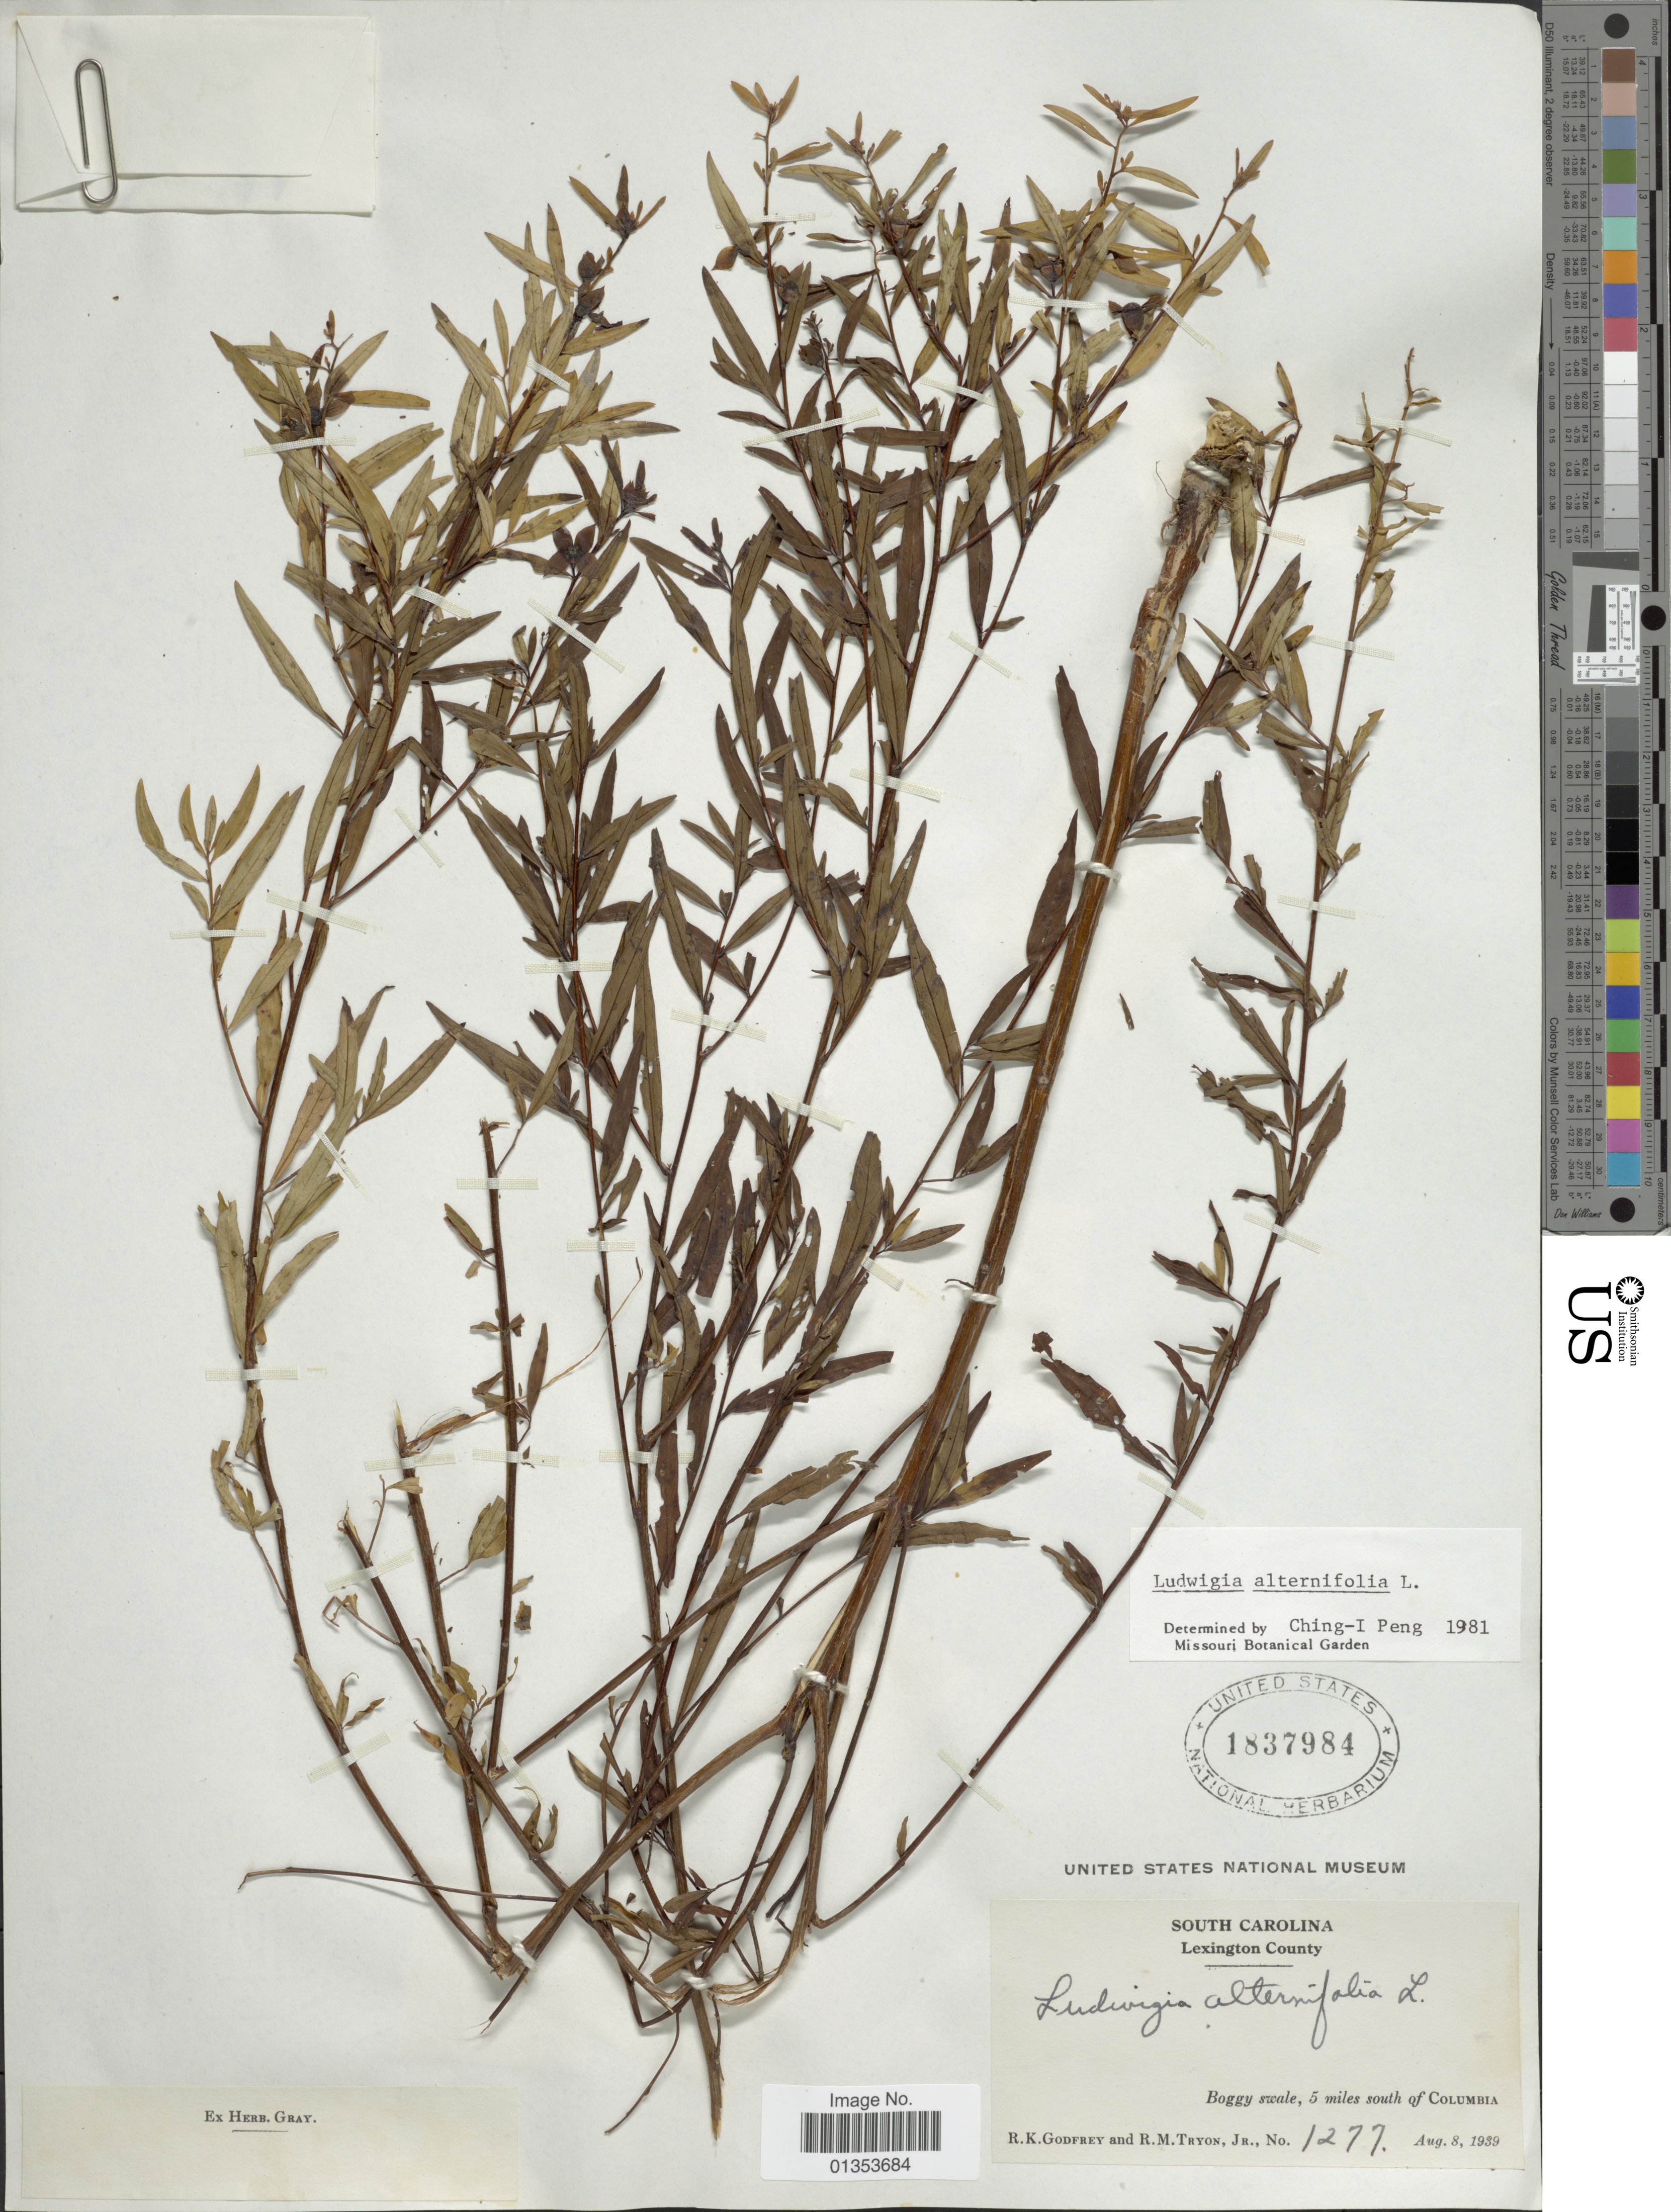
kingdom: Plantae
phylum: Tracheophyta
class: Magnoliopsida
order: Myrtales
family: Onagraceae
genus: Ludwigia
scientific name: Ludwigia alternifolia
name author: L.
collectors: R. K. Godfrey & R. M. Tryon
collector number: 1277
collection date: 1939-08-08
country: United States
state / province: South Carolina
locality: Lexington County, Boggy swale, 5 miles south of Columbia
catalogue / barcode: US 1837984